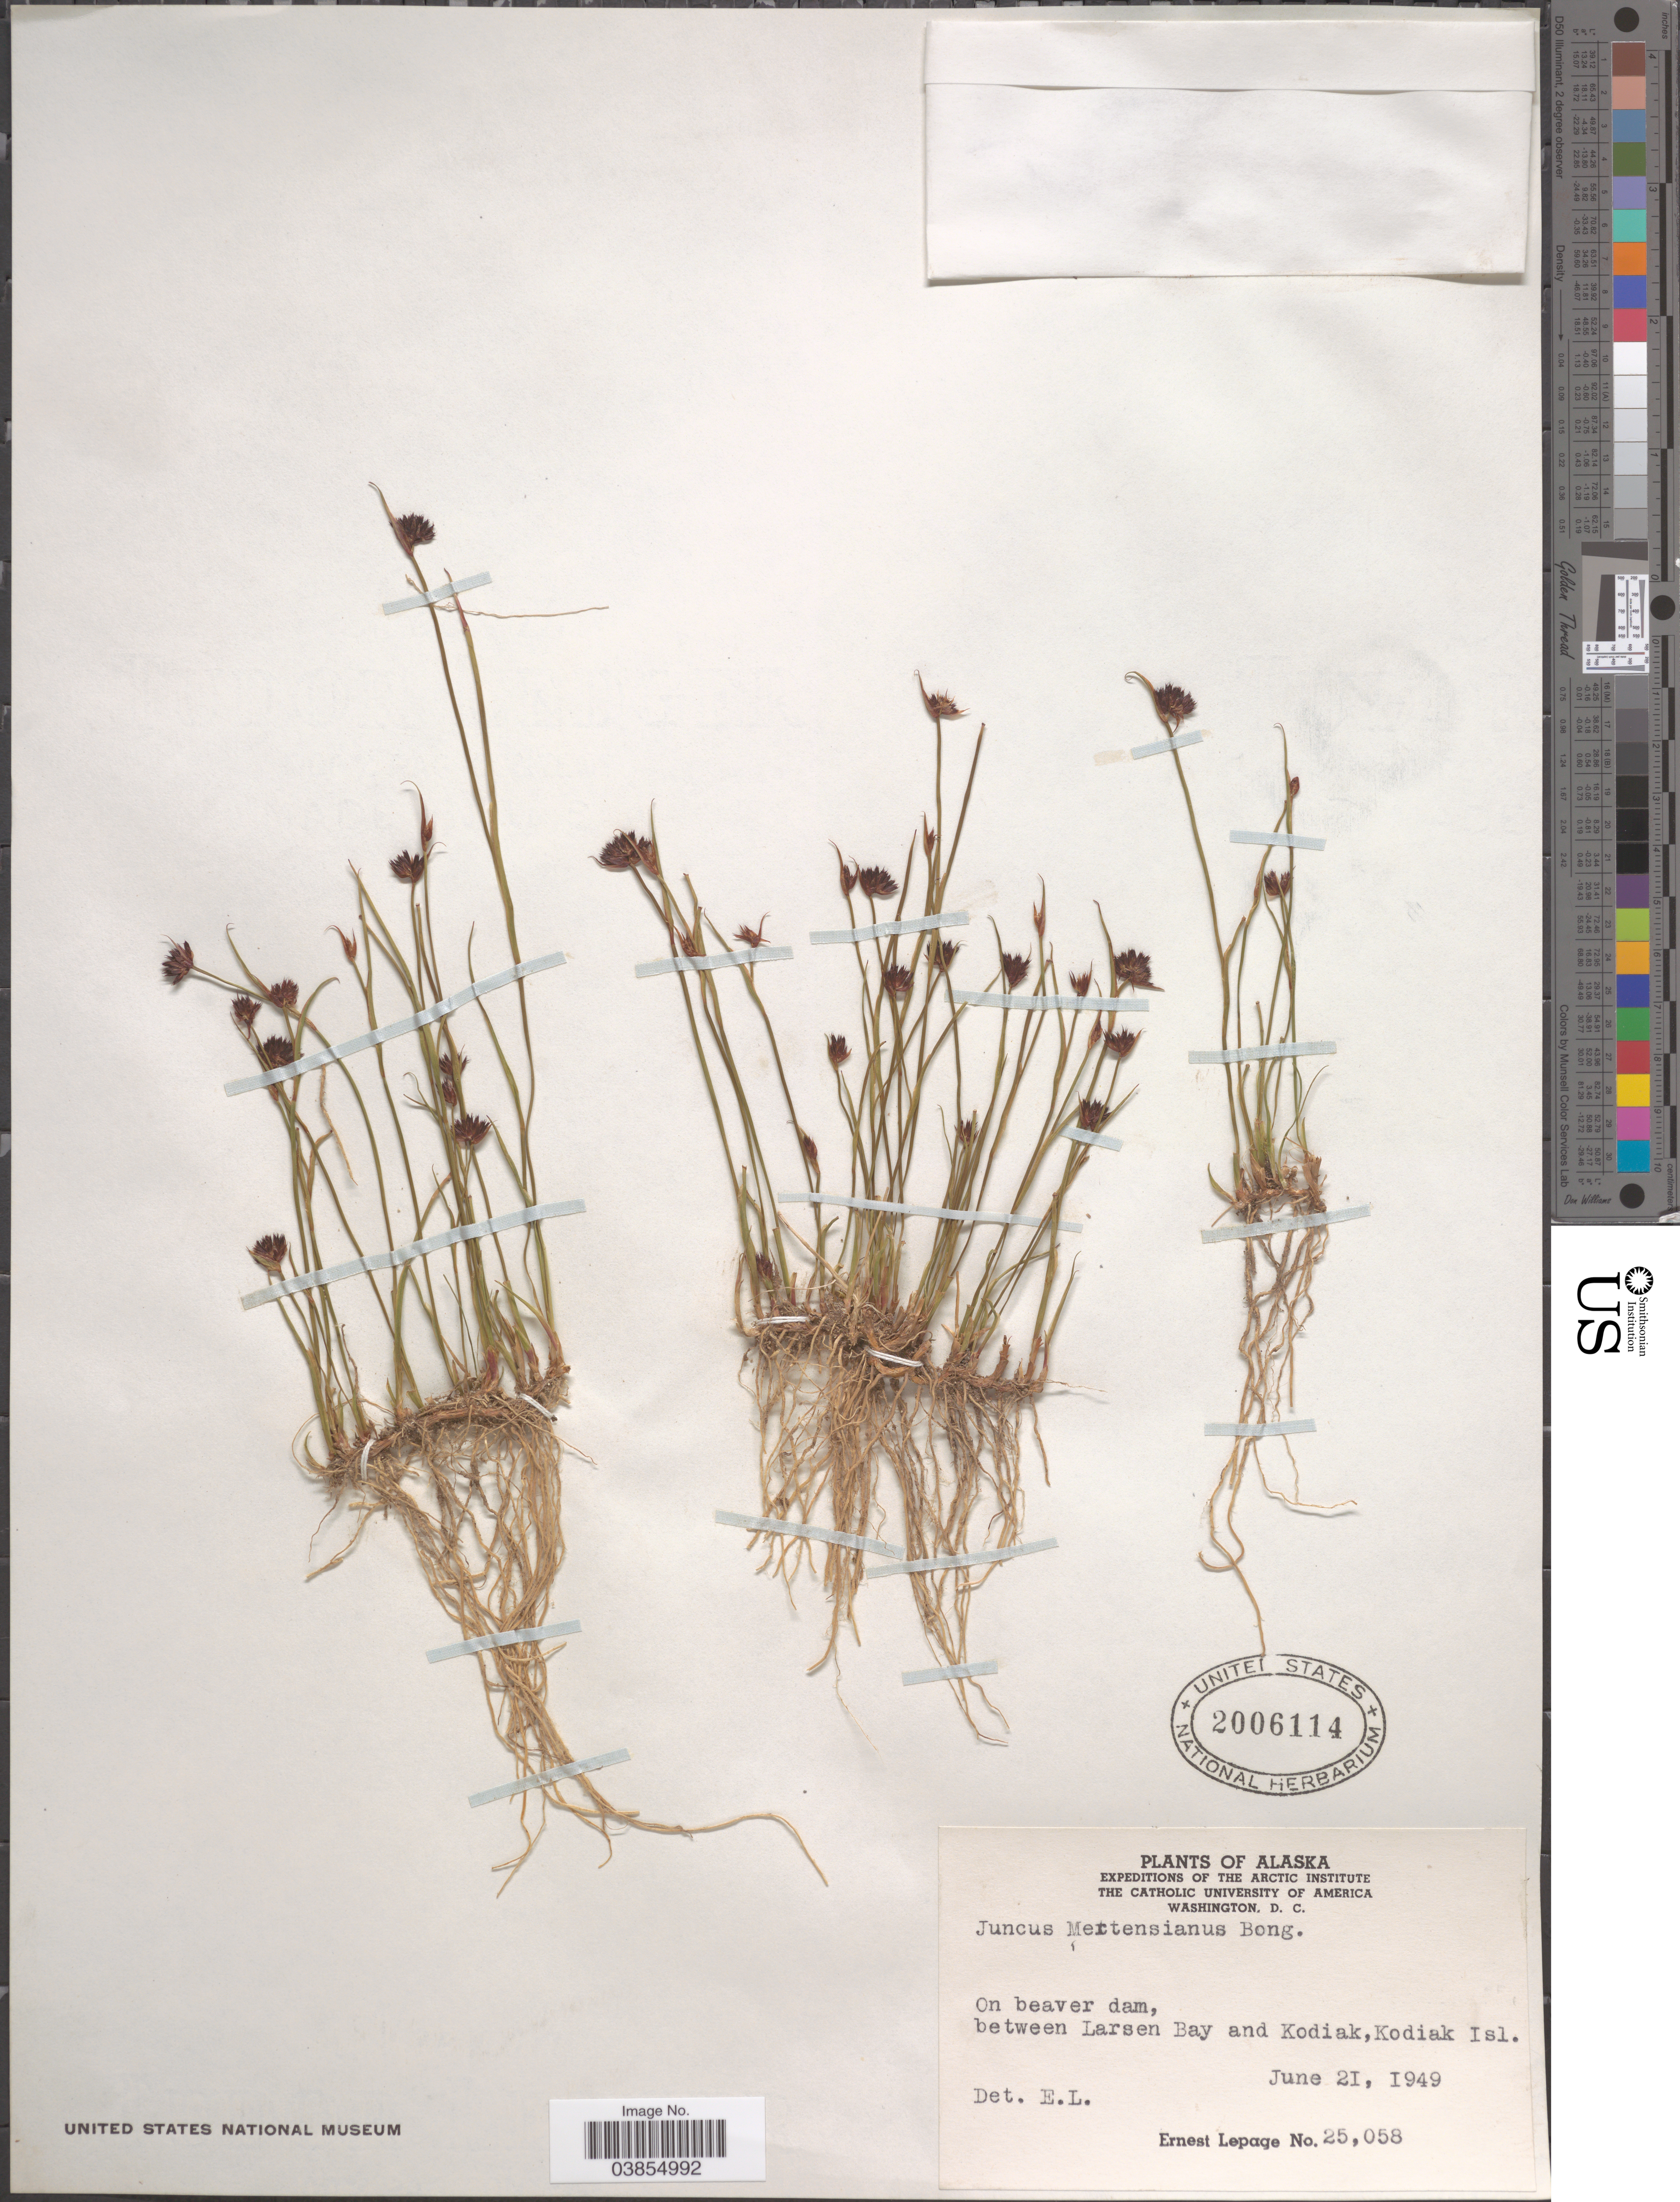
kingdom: Plantae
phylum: Tracheophyta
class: Liliopsida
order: Poales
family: Juncaceae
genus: Juncus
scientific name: Juncus mertensianus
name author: Bong.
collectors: E. Lepage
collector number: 25058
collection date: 1949-06-21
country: United States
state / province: Alaska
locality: On beaver dam, between Larsen Bay and Kodiak, Kodiak Isl.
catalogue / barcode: US 2006114